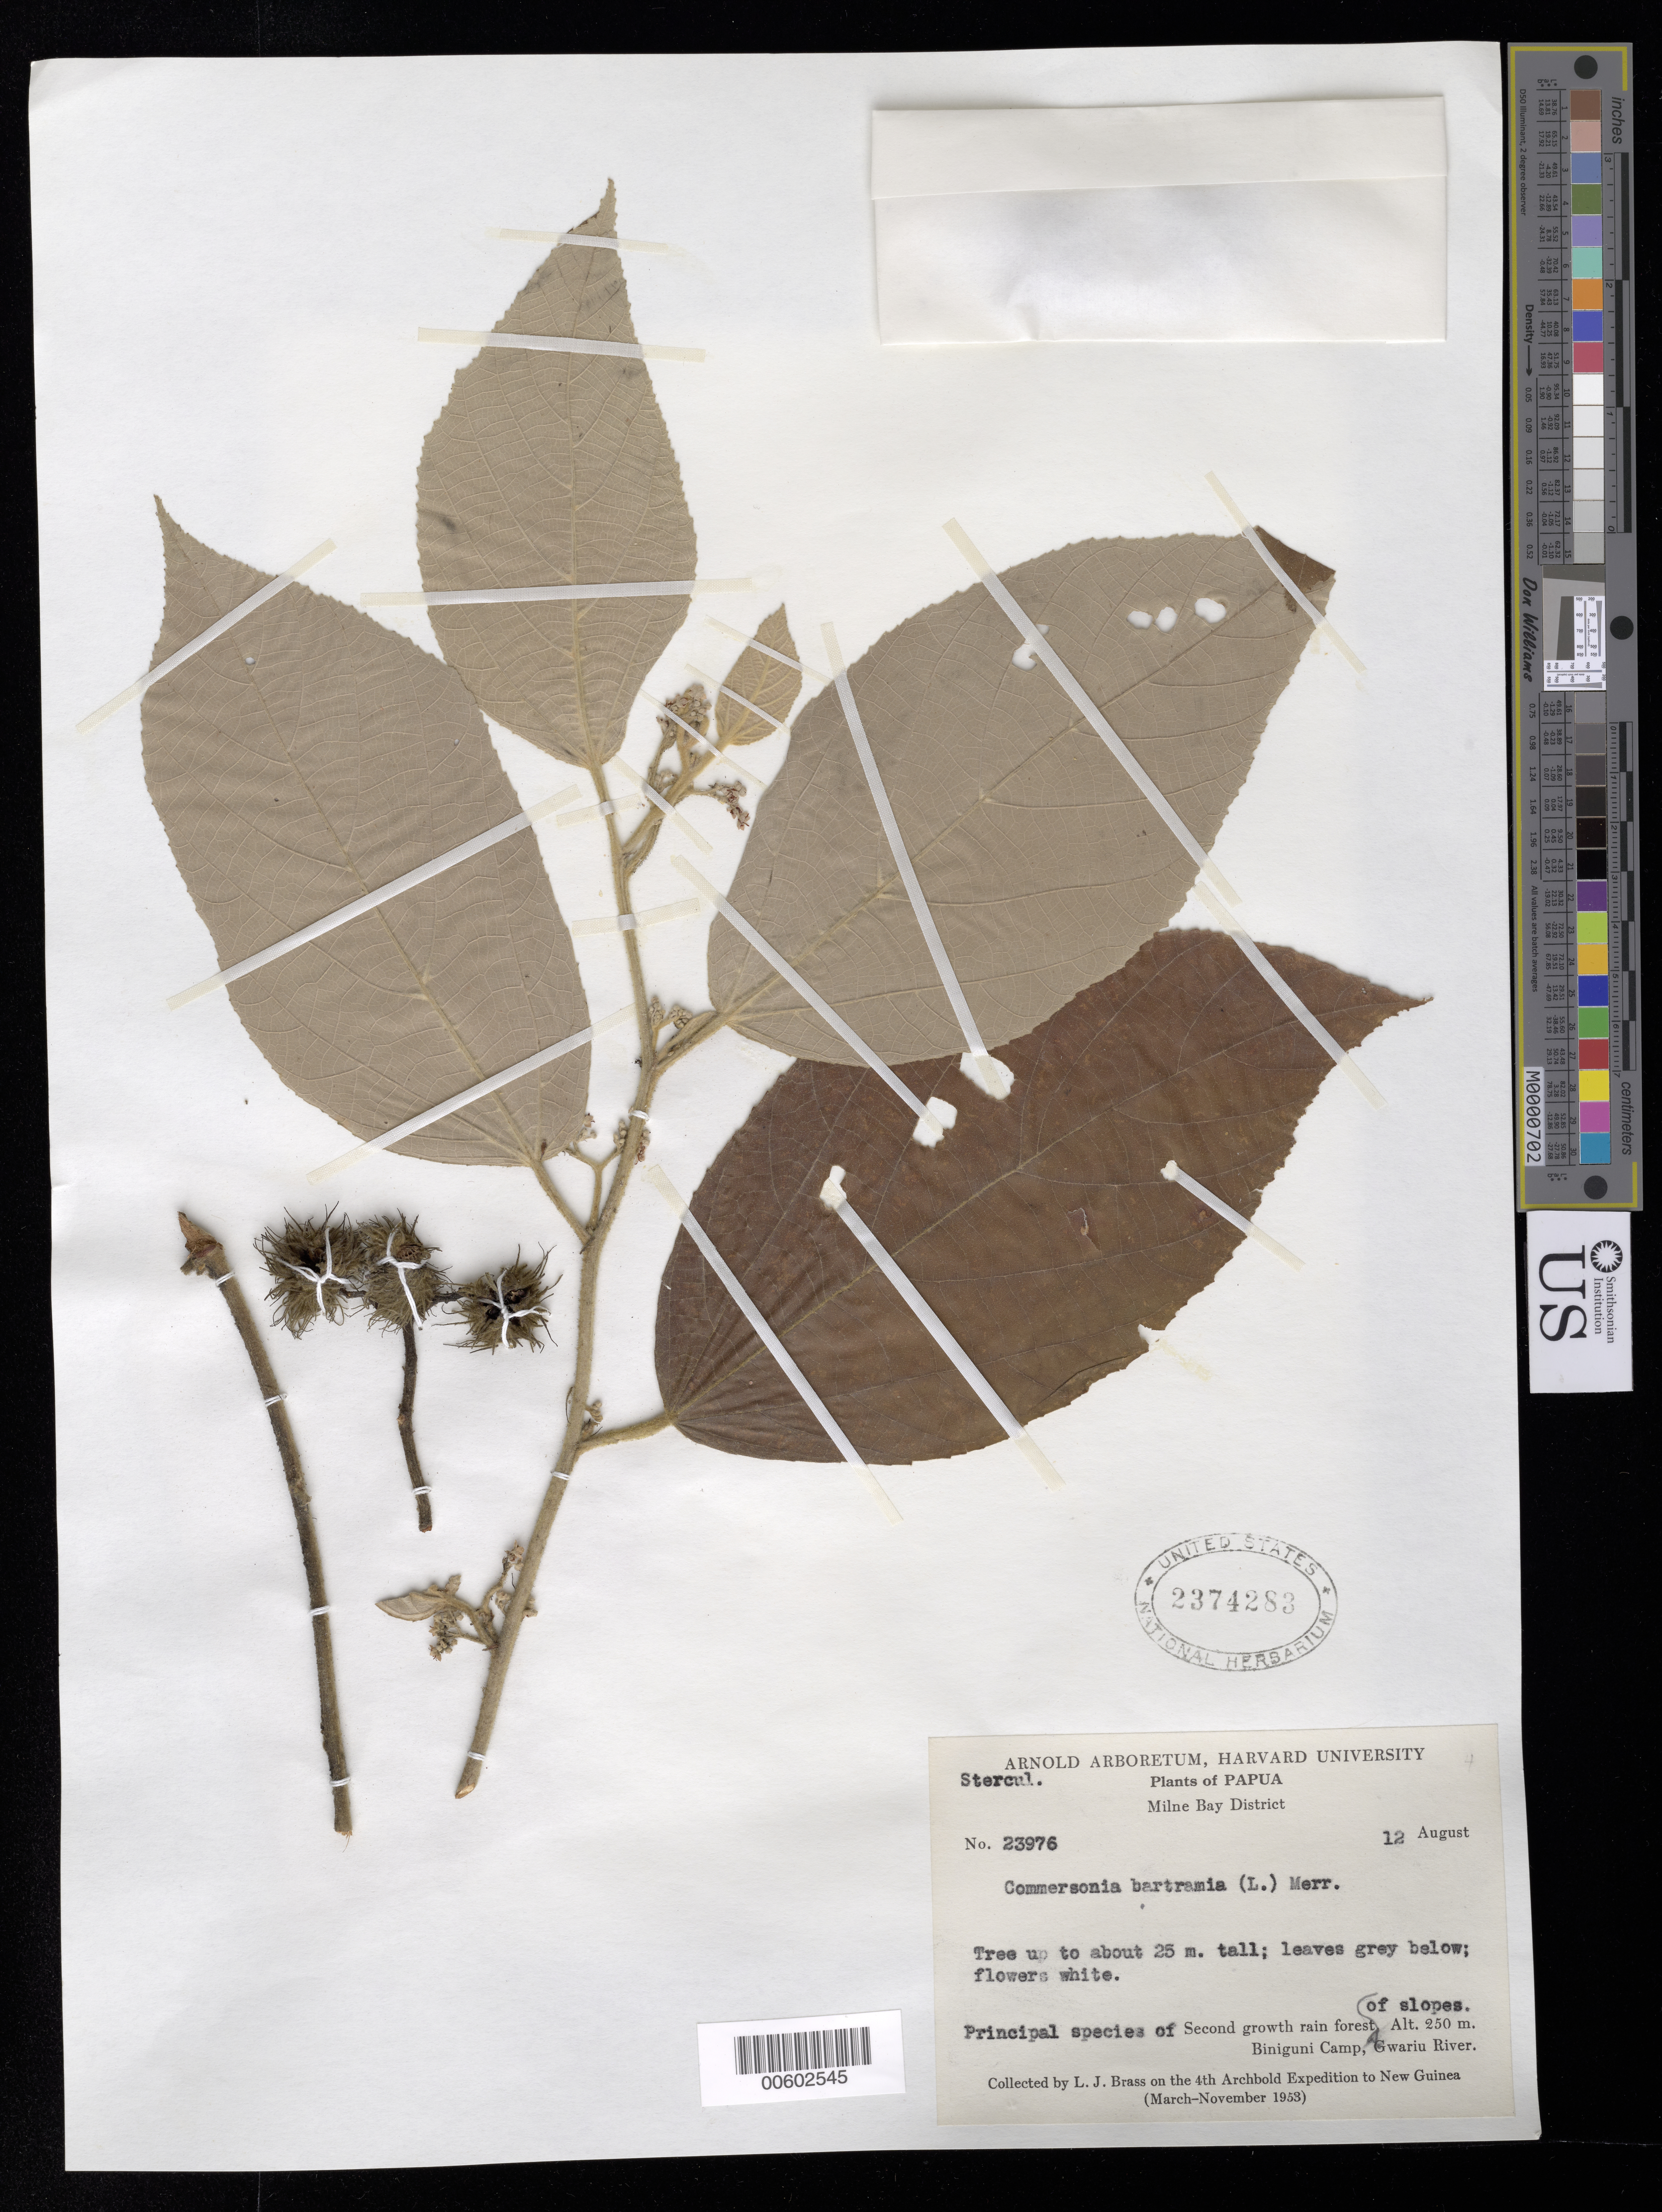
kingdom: Plantae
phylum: Tracheophyta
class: Magnoliopsida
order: Malvales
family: Malvaceae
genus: Commersonia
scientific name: Commersonia bartramia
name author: (L.) Merr.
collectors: L. J. Brass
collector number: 23976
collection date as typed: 12 Aug 1953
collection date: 1953-08-12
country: Papua New Guinea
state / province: Milne Bay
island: New Guinea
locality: Biniguni Camp, Gwariu River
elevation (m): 250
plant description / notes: US, A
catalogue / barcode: US 2374283